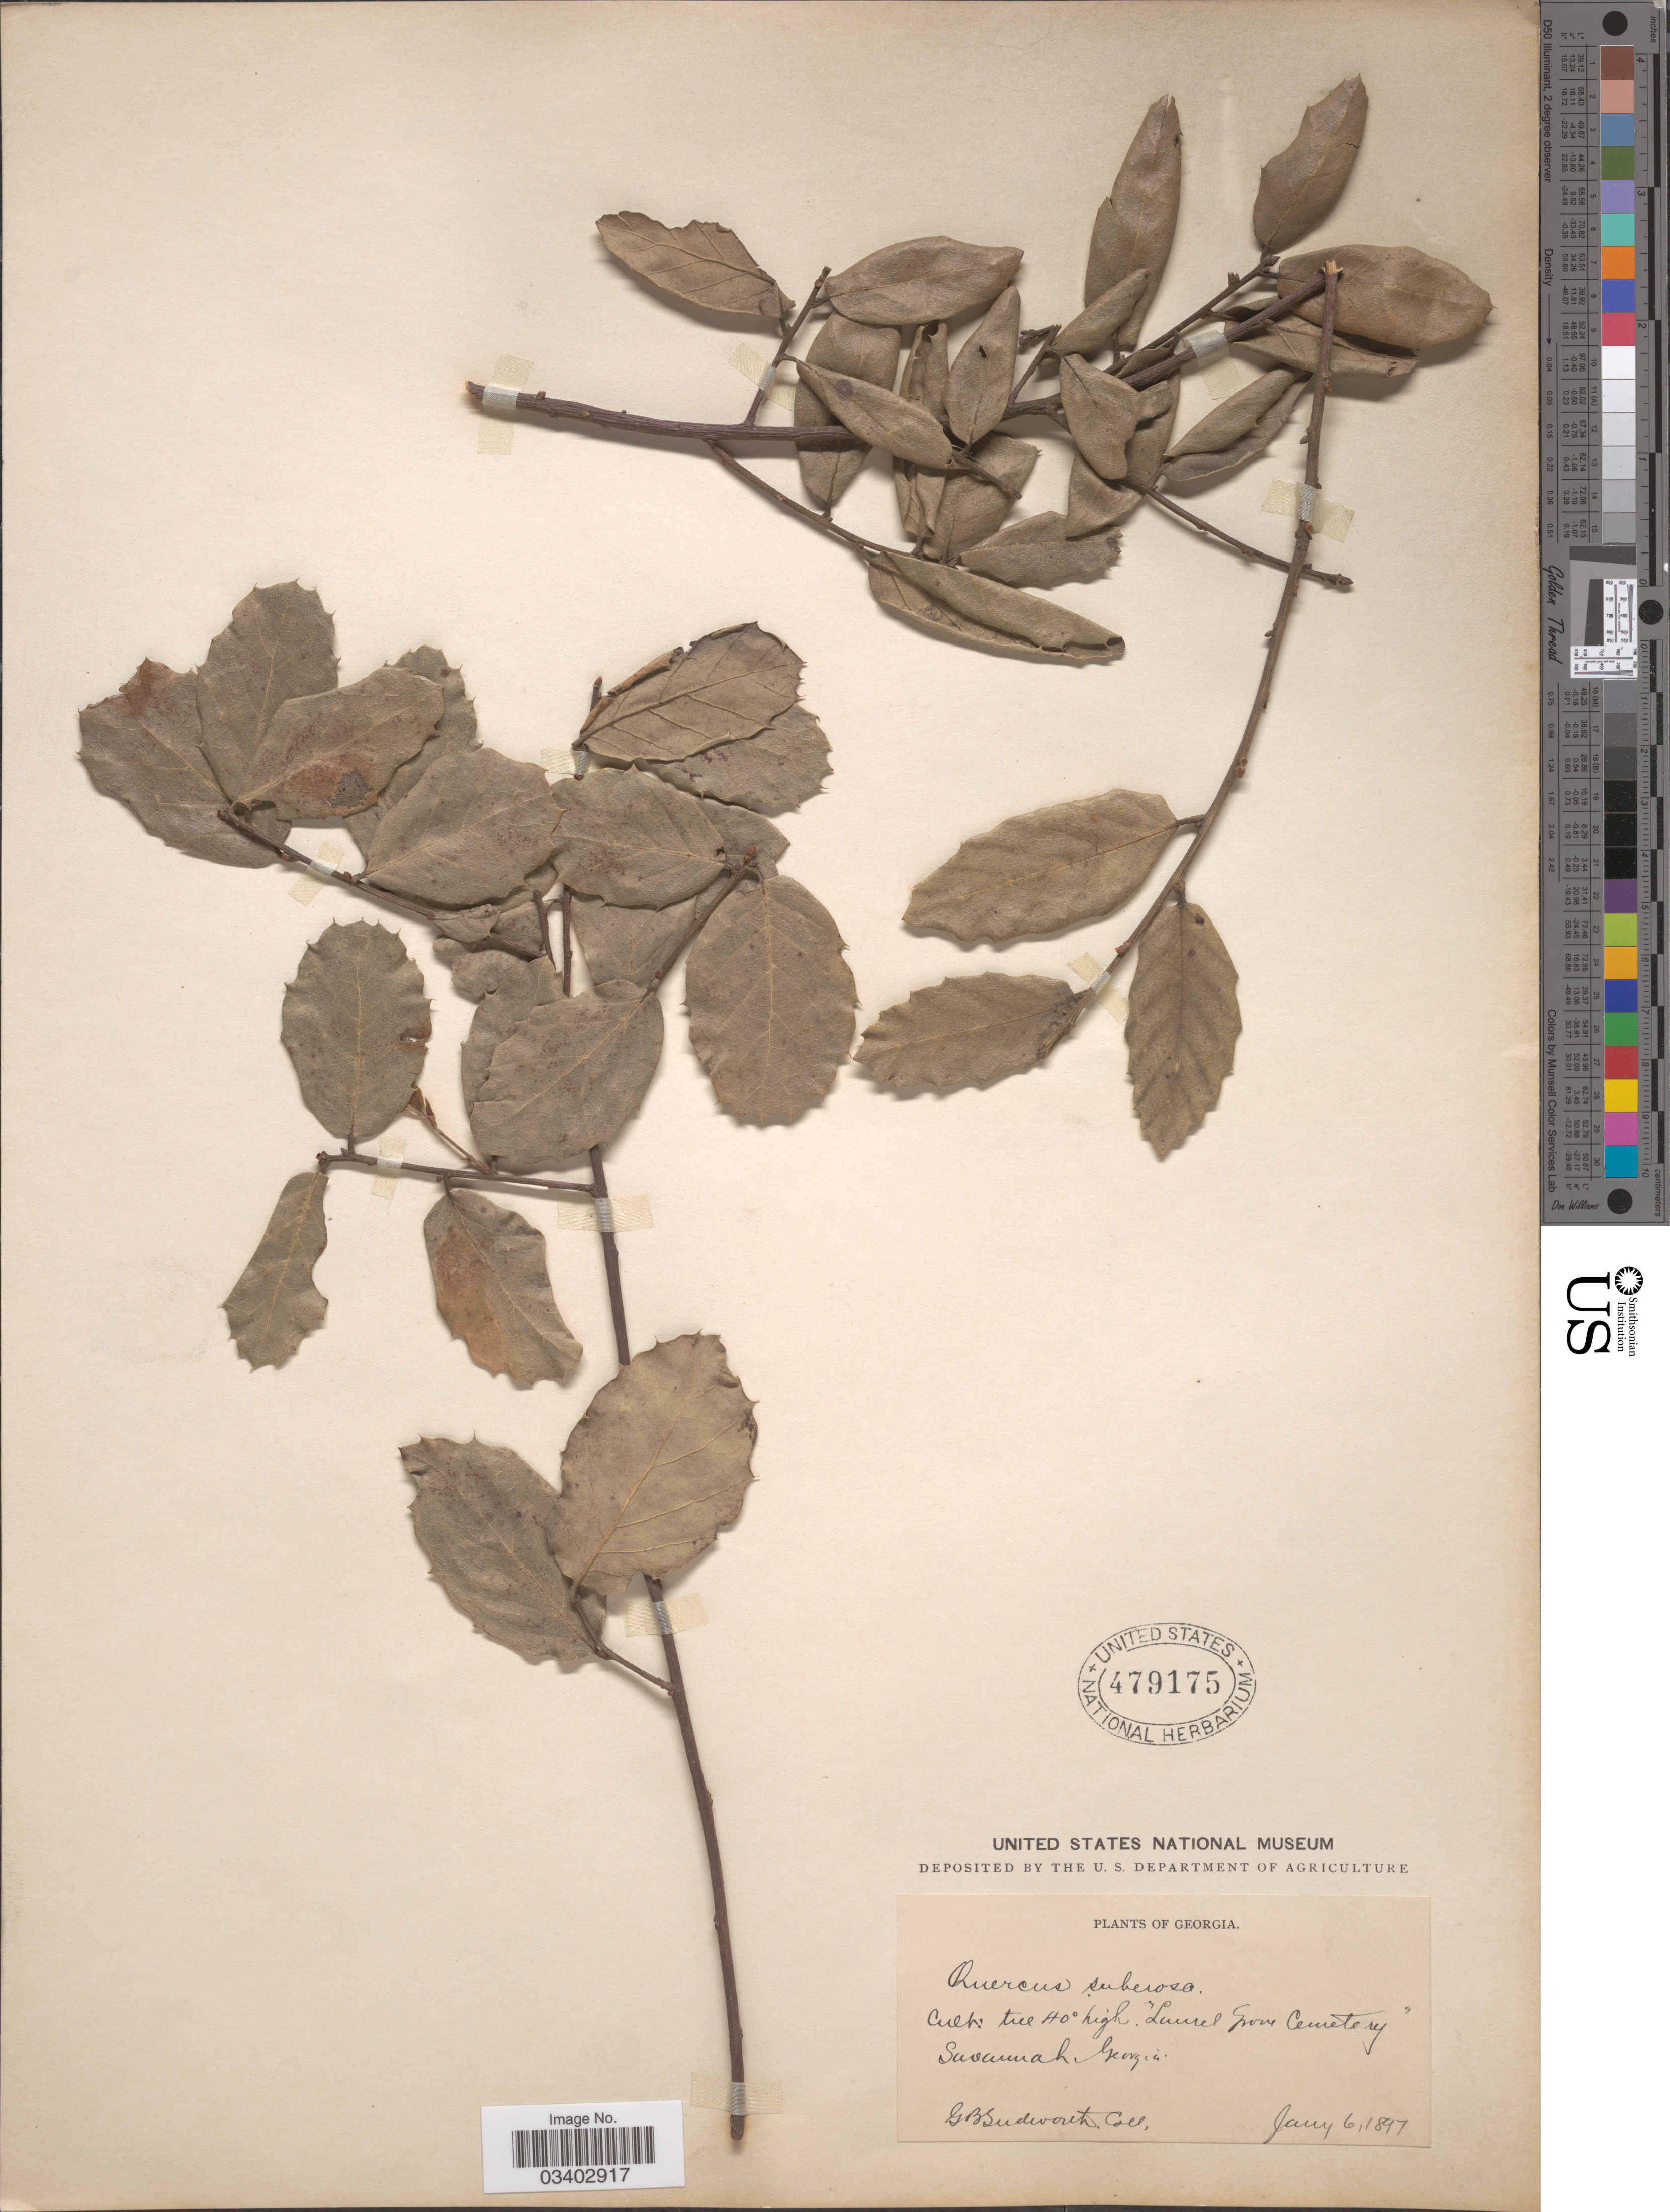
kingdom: Plantae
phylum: Tracheophyta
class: Magnoliopsida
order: Fagales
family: Fagaceae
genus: Quercus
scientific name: Quercus suber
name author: L.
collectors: G. B. Sudworth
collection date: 1897-01-06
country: United States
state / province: Georgia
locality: Laurel Grove Cemetery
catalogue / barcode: US 479175